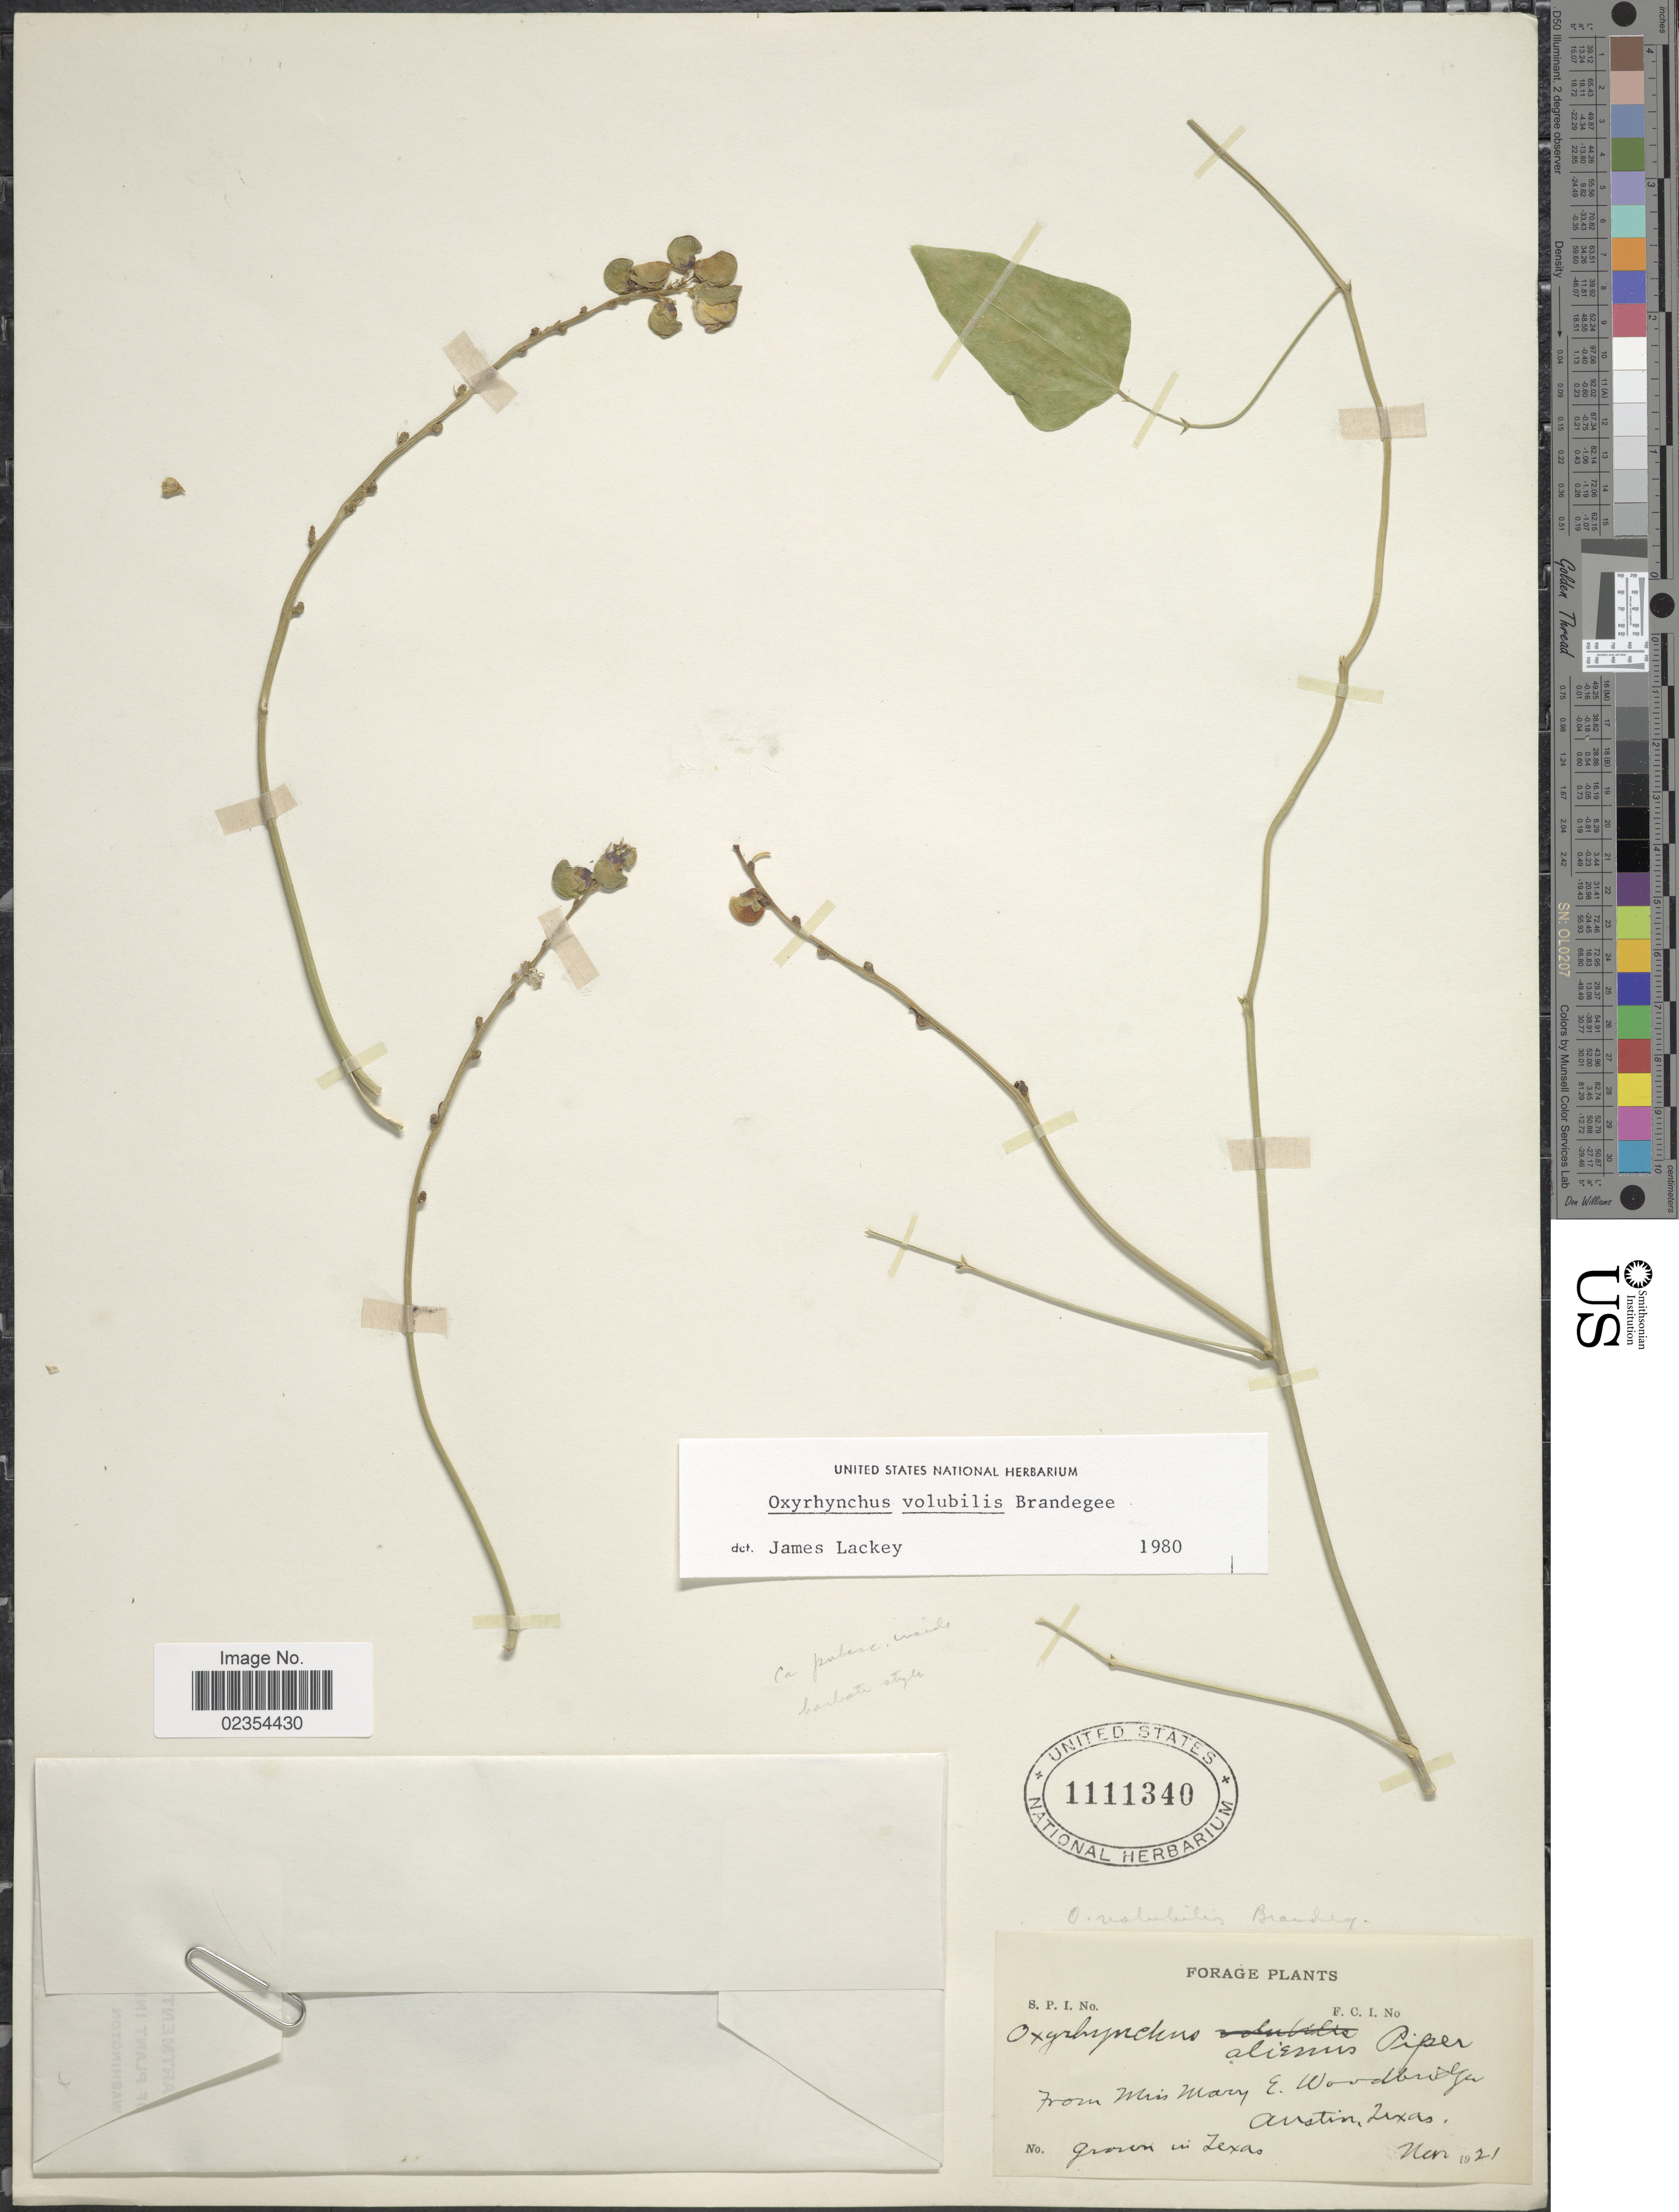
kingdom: Plantae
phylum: Tracheophyta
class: Magnoliopsida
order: Fabales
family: Fabaceae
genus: Oxyrhynchus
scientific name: Oxyrhynchus volubilis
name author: Brandegee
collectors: M. Woodbridge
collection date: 1921-03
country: United States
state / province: Texas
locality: Austin.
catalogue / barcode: US 1111340